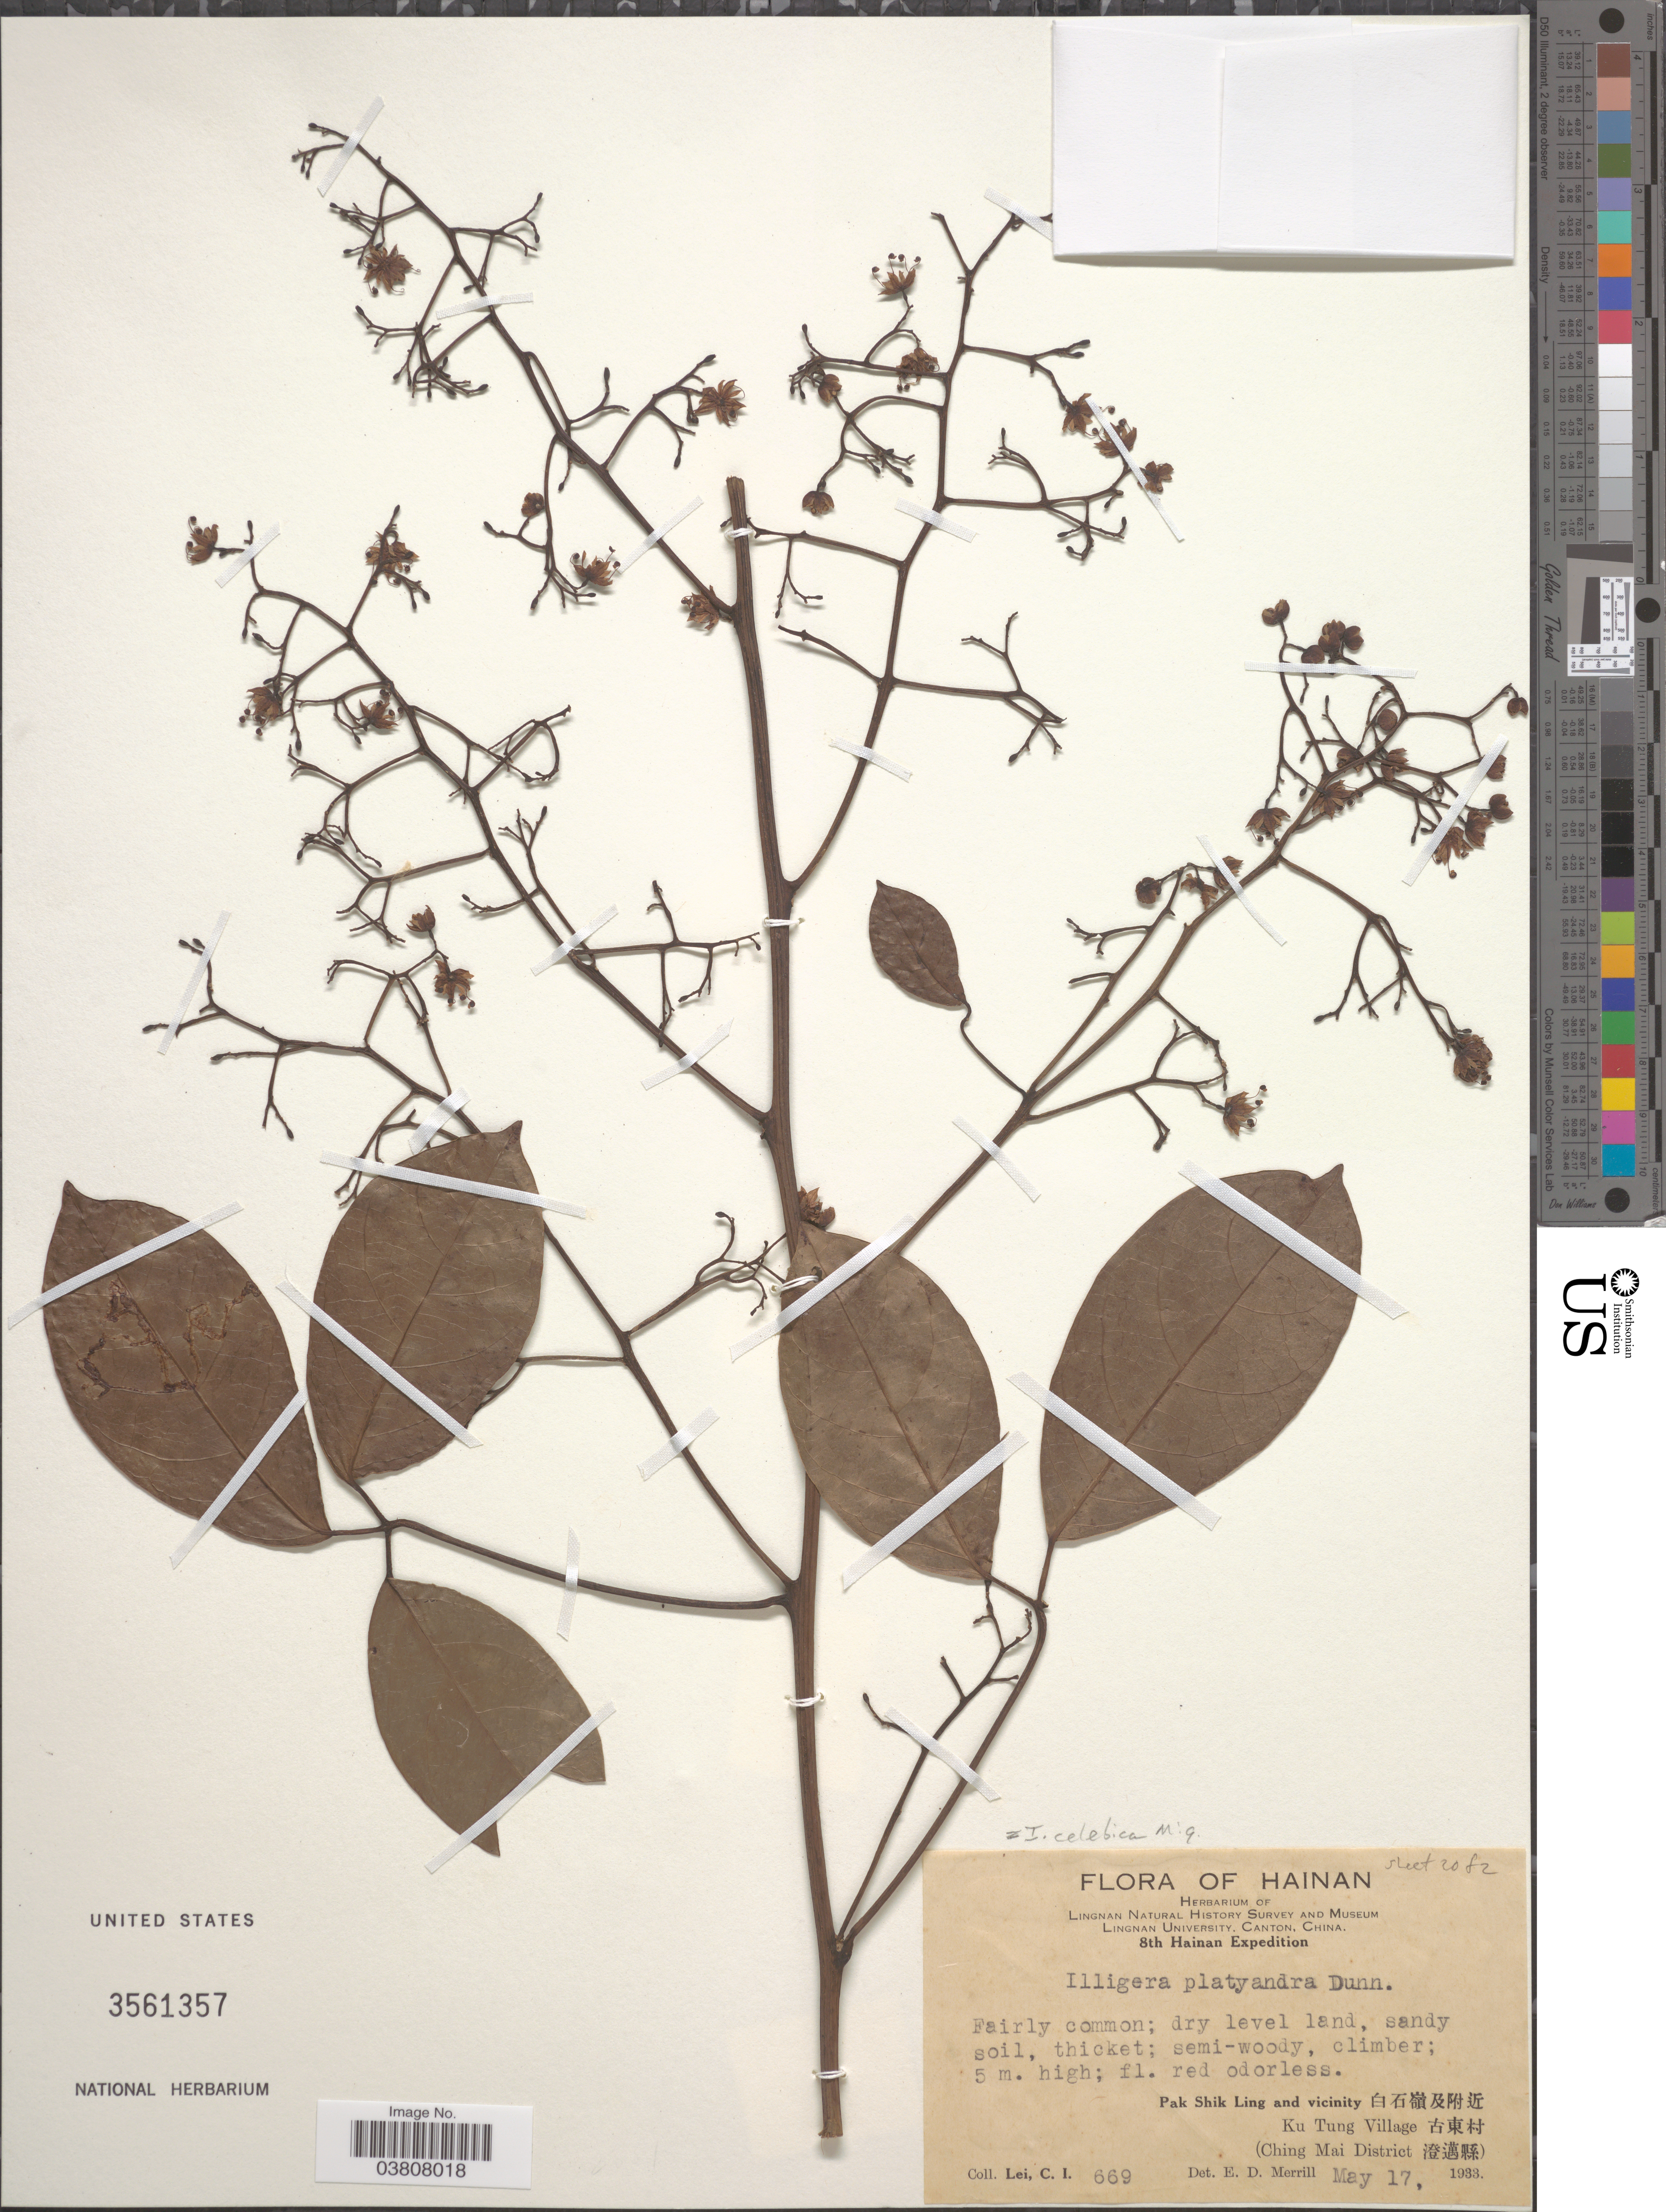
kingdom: Plantae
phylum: Tracheophyta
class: Magnoliopsida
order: Laurales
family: Hernandiaceae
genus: Illigera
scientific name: Illigera celebica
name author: Miq.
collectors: C. I. Lei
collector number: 669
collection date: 1933-05-17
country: China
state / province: Hainan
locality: Pak Shik Ling and vicinity X. Ku Tung Village X. (Ching Mai District X).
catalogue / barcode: US 3561357